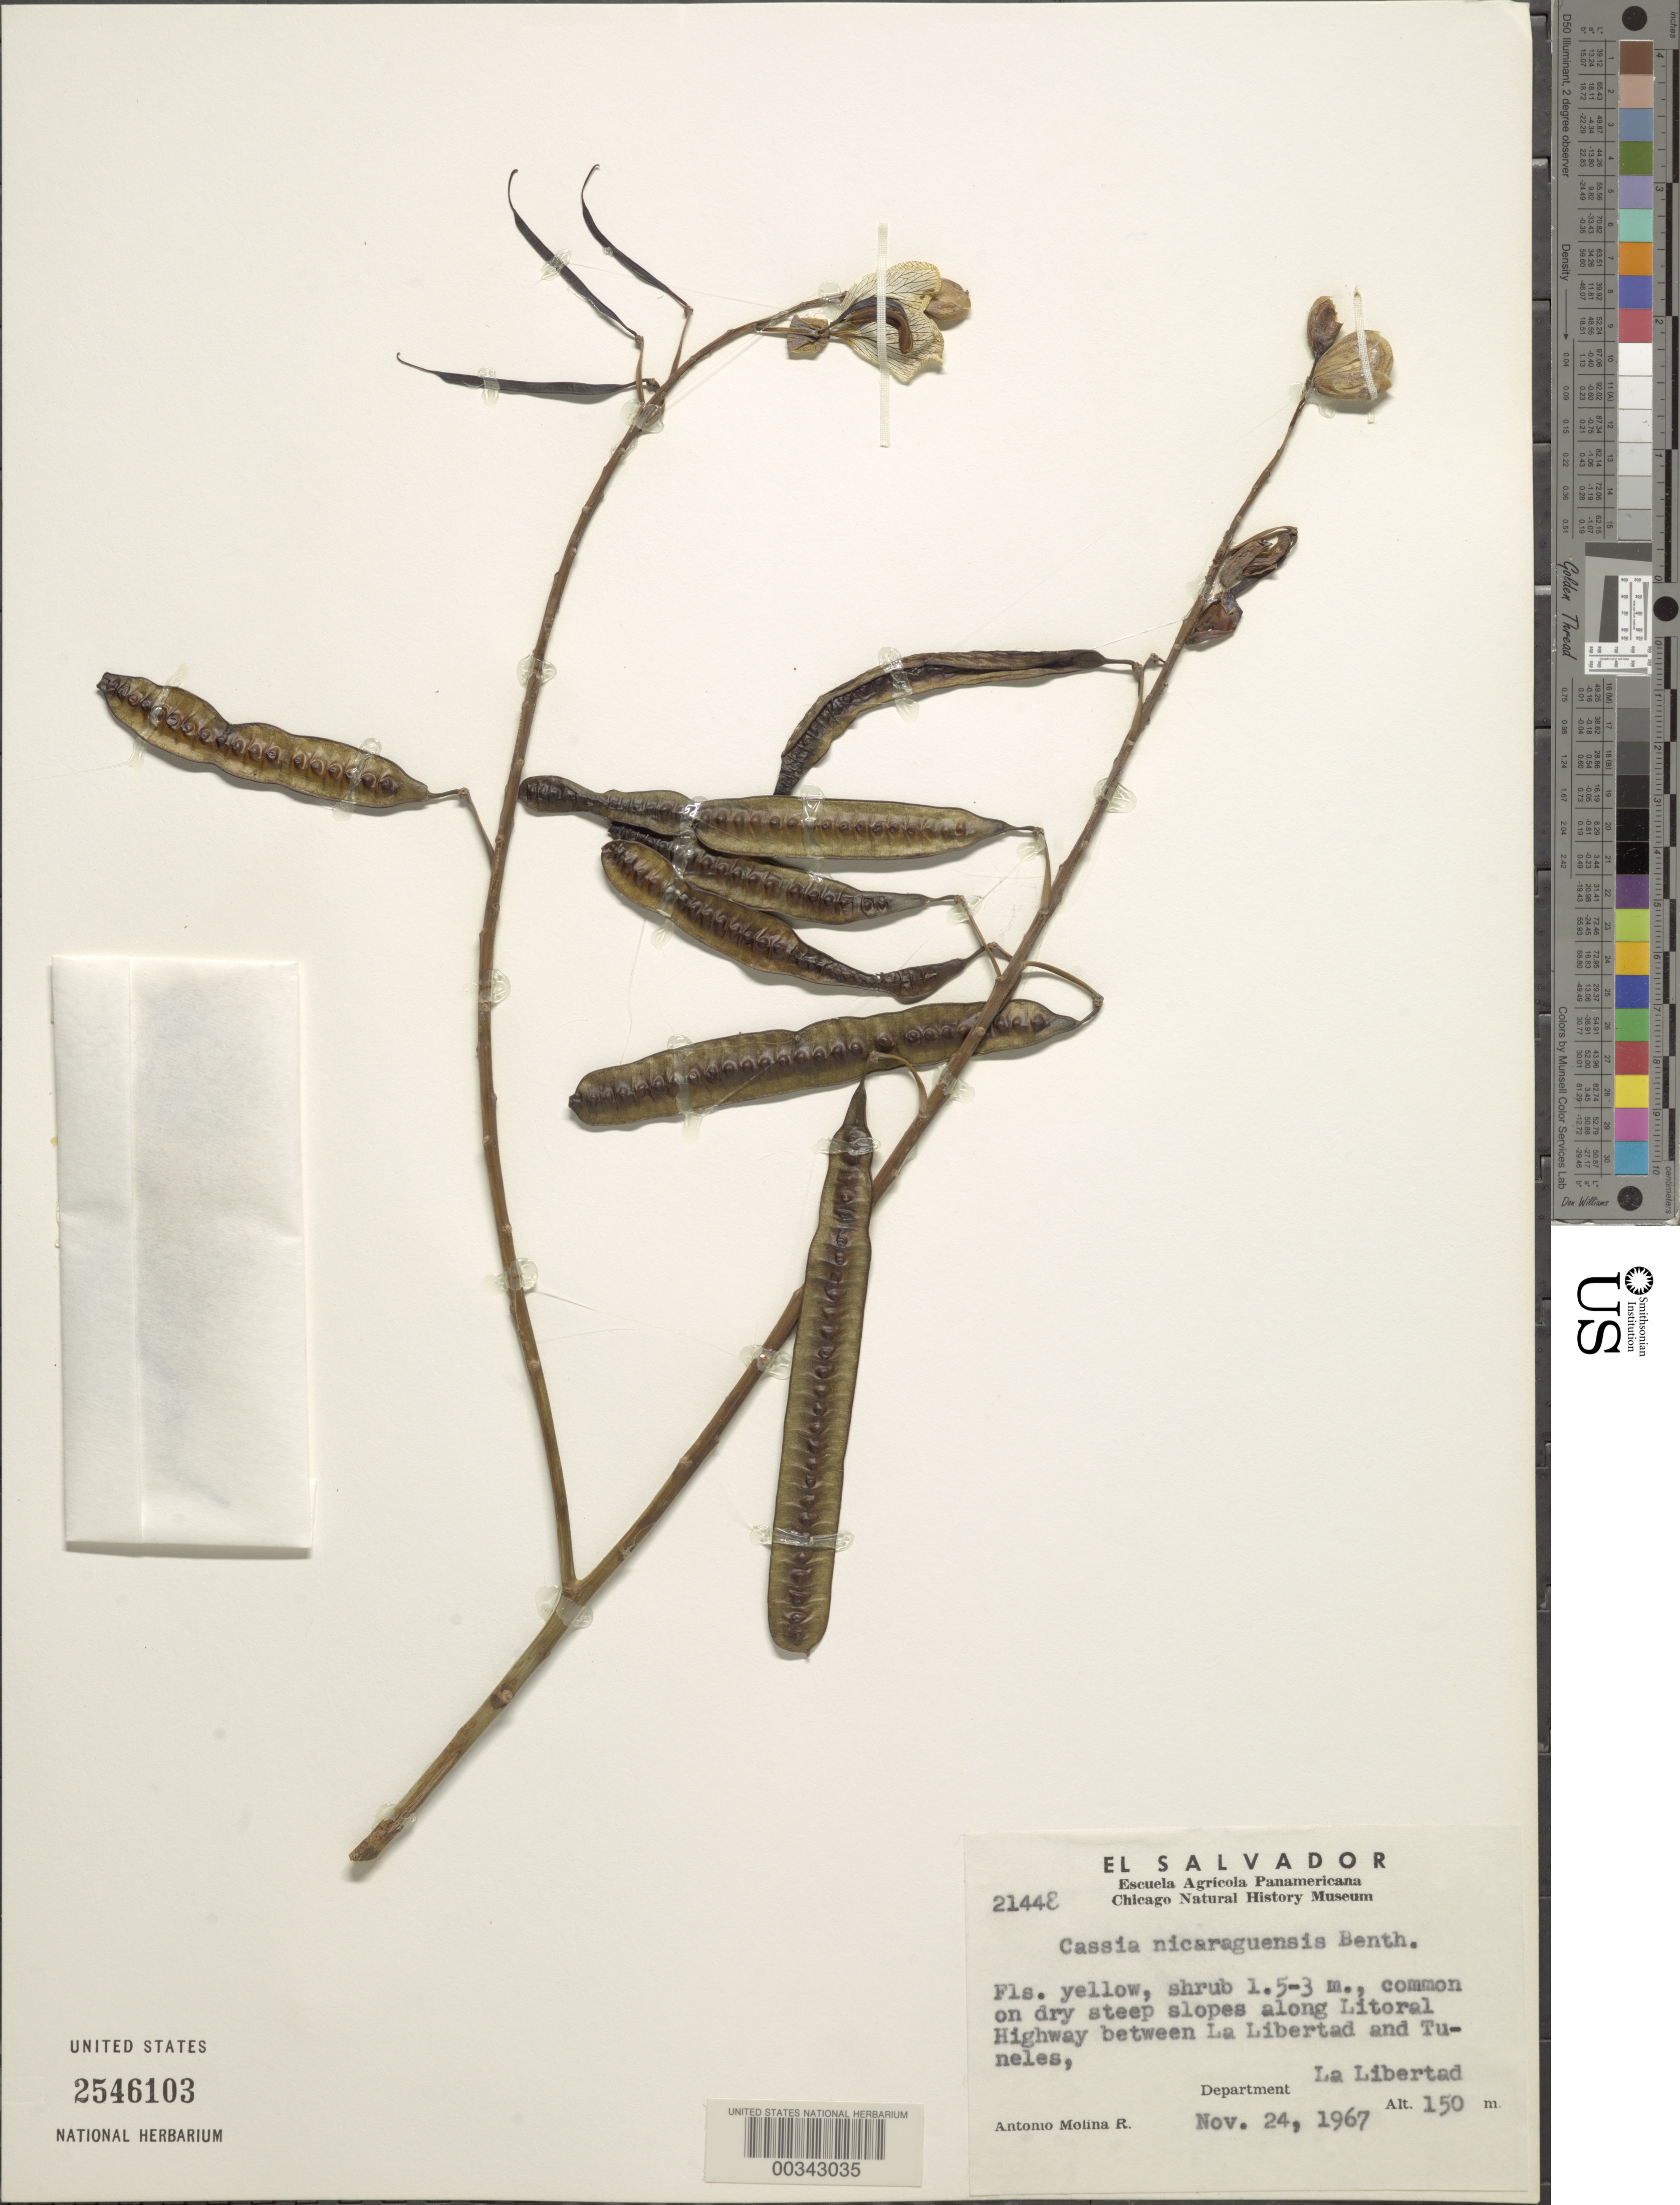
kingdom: Plantae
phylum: Tracheophyta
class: Magnoliopsida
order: Fabales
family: Fabaceae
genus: Senna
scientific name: Senna nicaraguensis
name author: (Benth.) H.S. Irwin & Barneby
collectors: A. Molina R.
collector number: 21448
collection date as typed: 24 Nov 1967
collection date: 1967-11-24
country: El Salvador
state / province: La Libertad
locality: Along litoral highway between la libertad and tuneles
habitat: Dry steep slopes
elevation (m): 150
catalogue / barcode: US 2546103